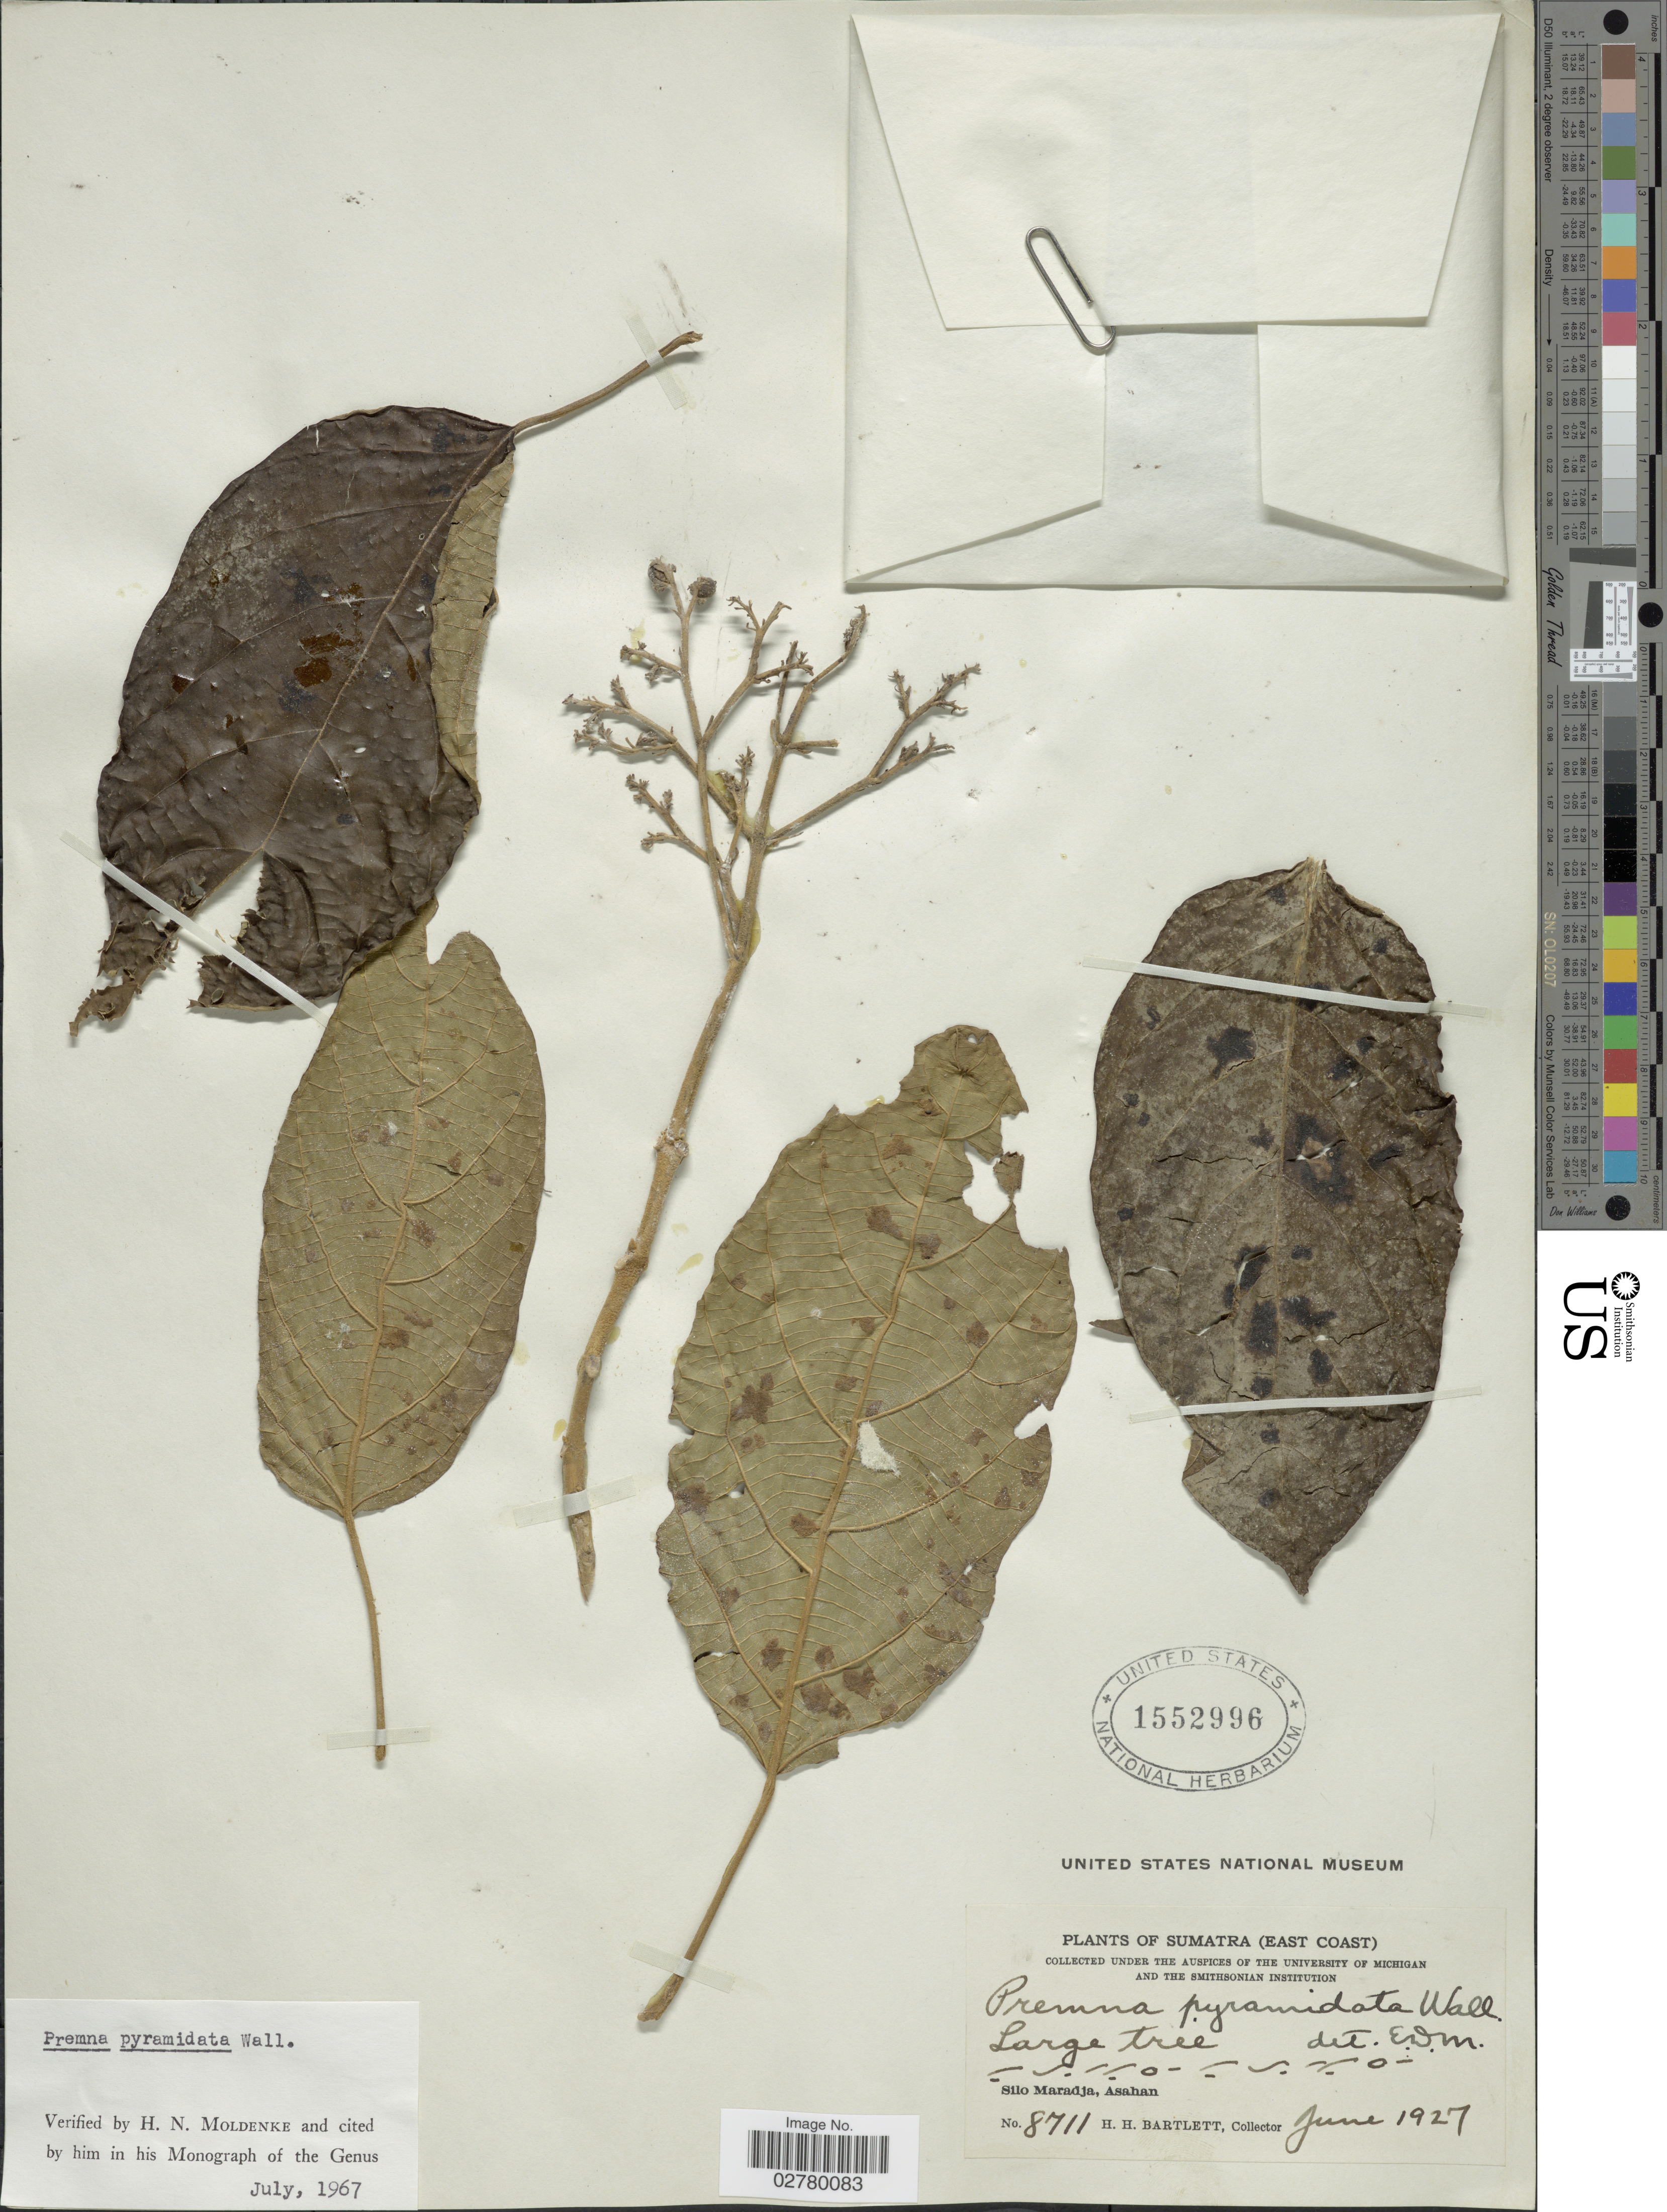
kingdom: Plantae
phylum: Tracheophyta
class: Magnoliopsida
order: Lamiales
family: Lamiaceae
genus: Premna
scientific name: Premna pyramidata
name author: Wall. ex Schauer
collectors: H. H. Bartlett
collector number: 8711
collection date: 1927-06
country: Indonesia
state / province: Sumatra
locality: (East Coast). Silo Maradja, Asahan.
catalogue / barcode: US 1552996